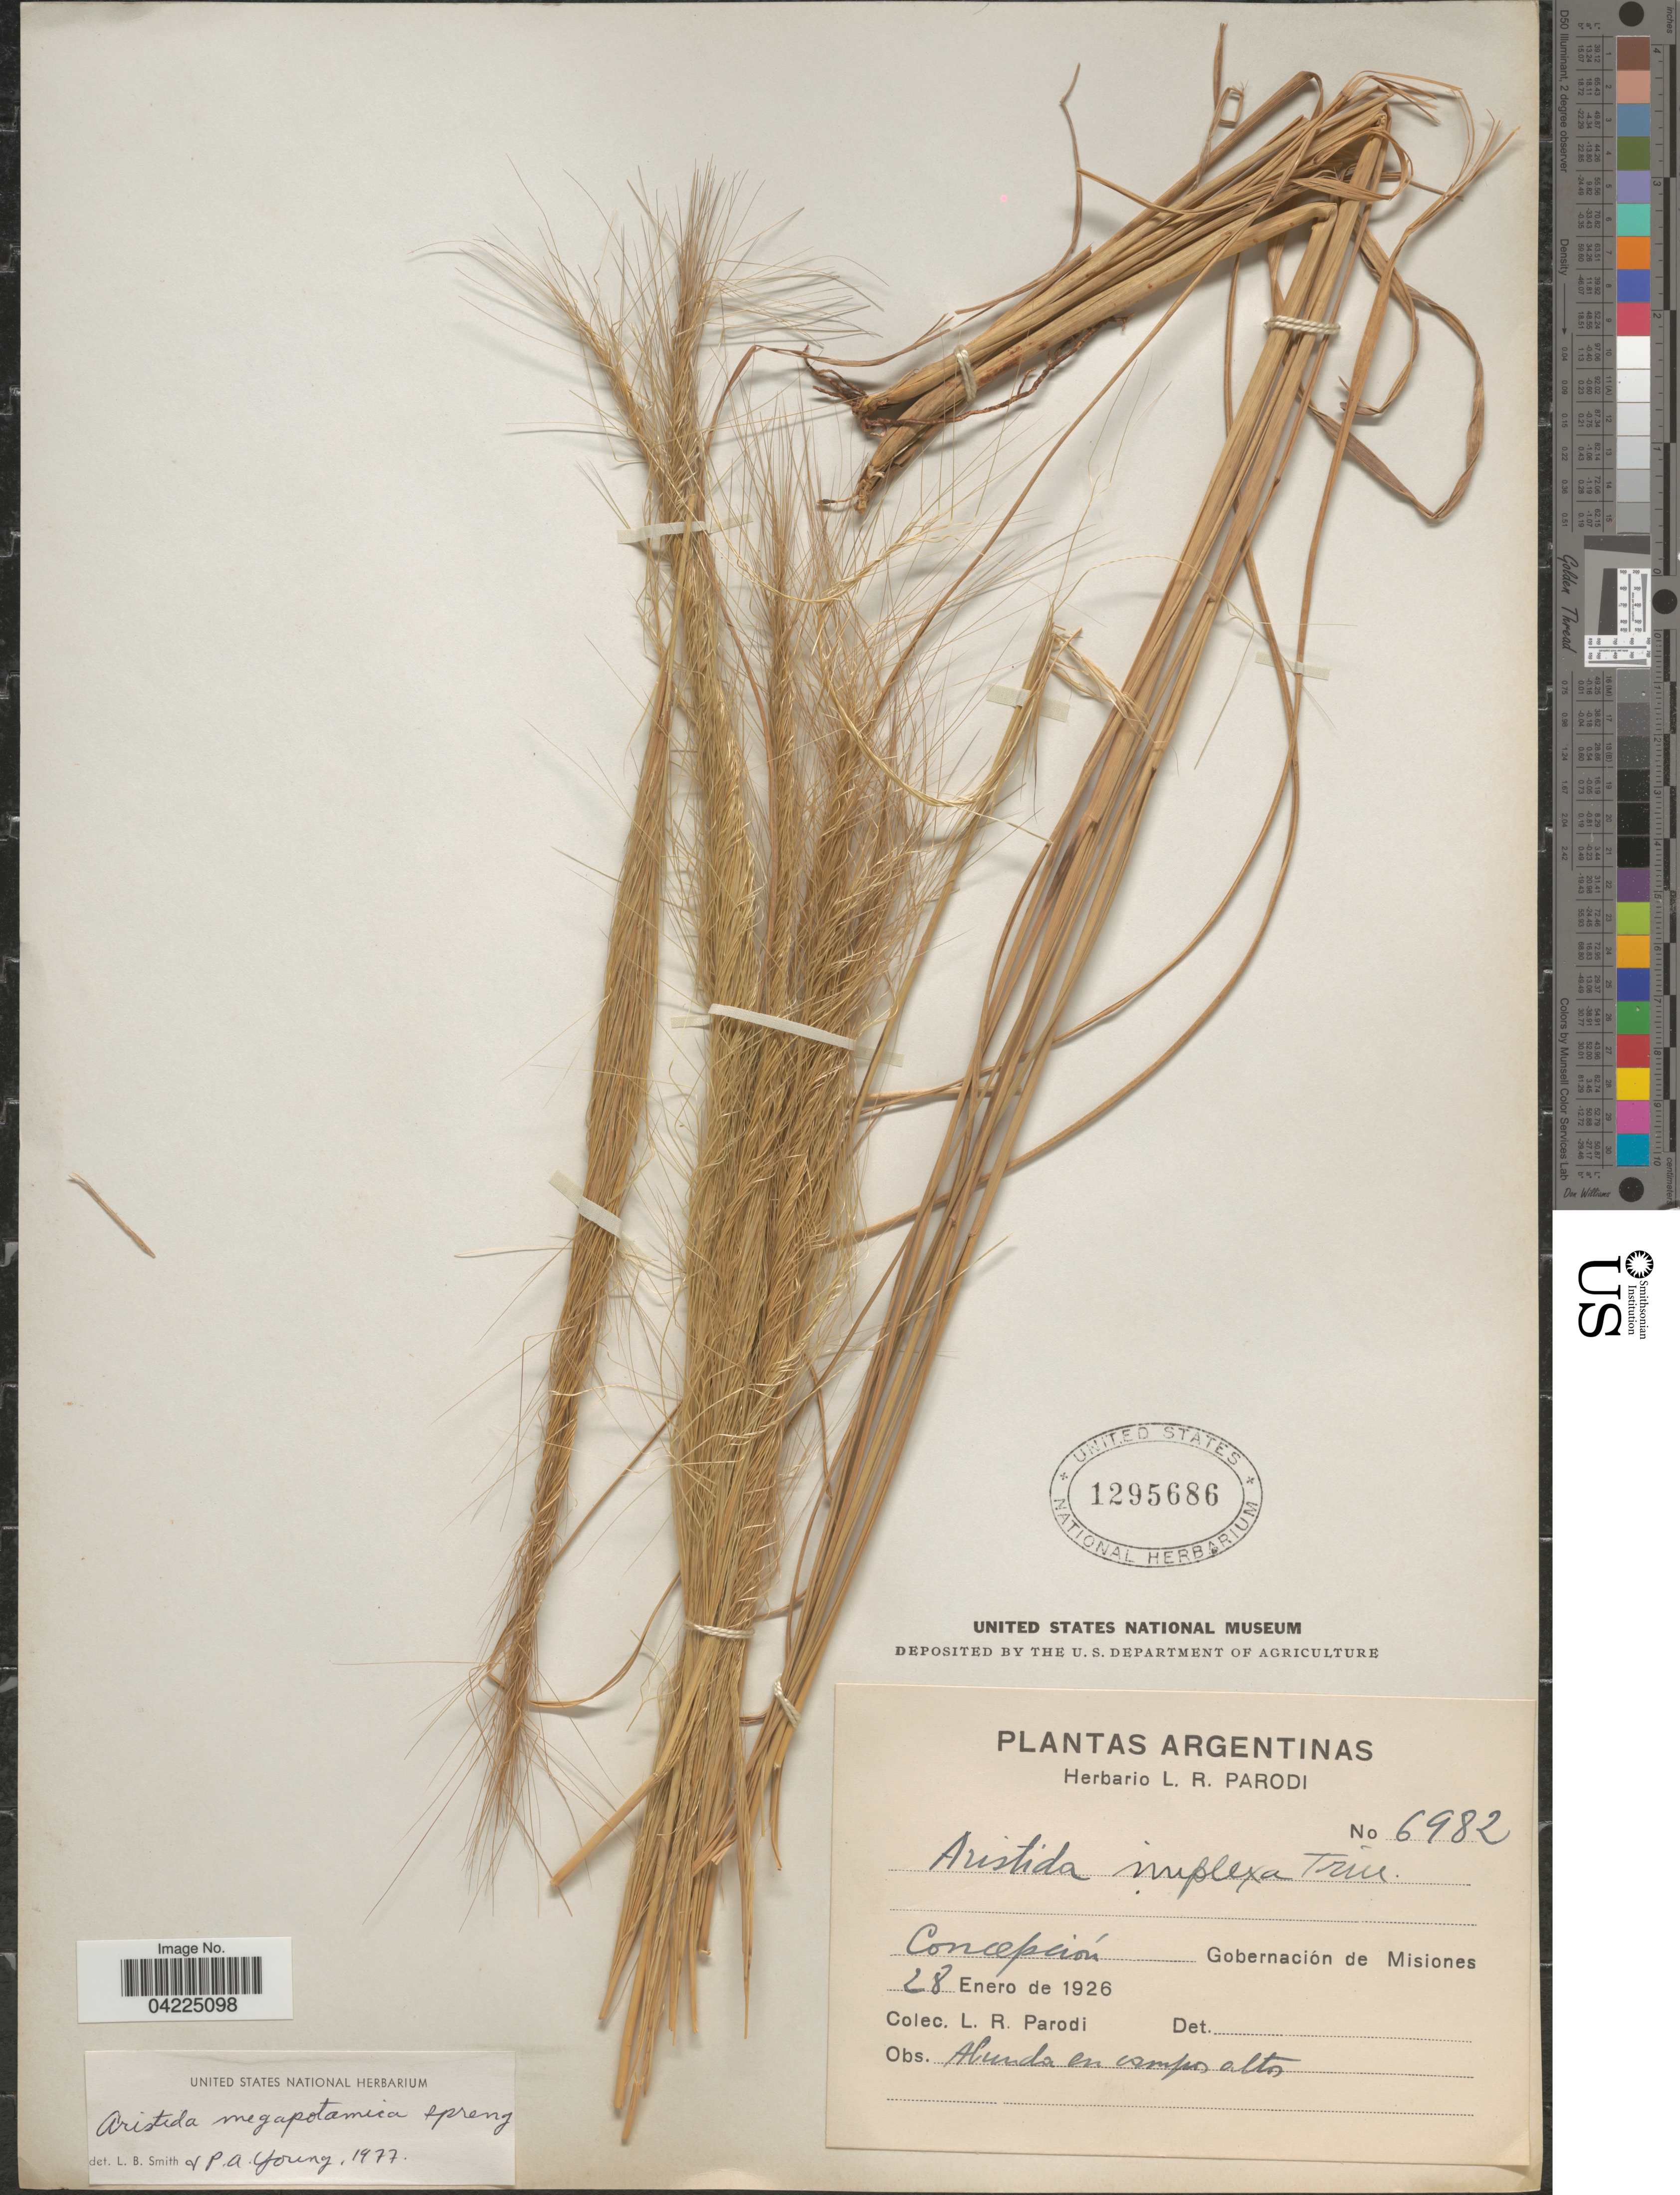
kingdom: Plantae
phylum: Tracheophyta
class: Liliopsida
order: Poales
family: Poaceae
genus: Aristida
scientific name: Aristida megapotamica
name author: Spreng.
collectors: L. R. Parodi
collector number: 6982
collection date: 1926-01-28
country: Argentina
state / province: Misiones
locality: Concepción Gobernación de Misiones.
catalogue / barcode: US 1295686